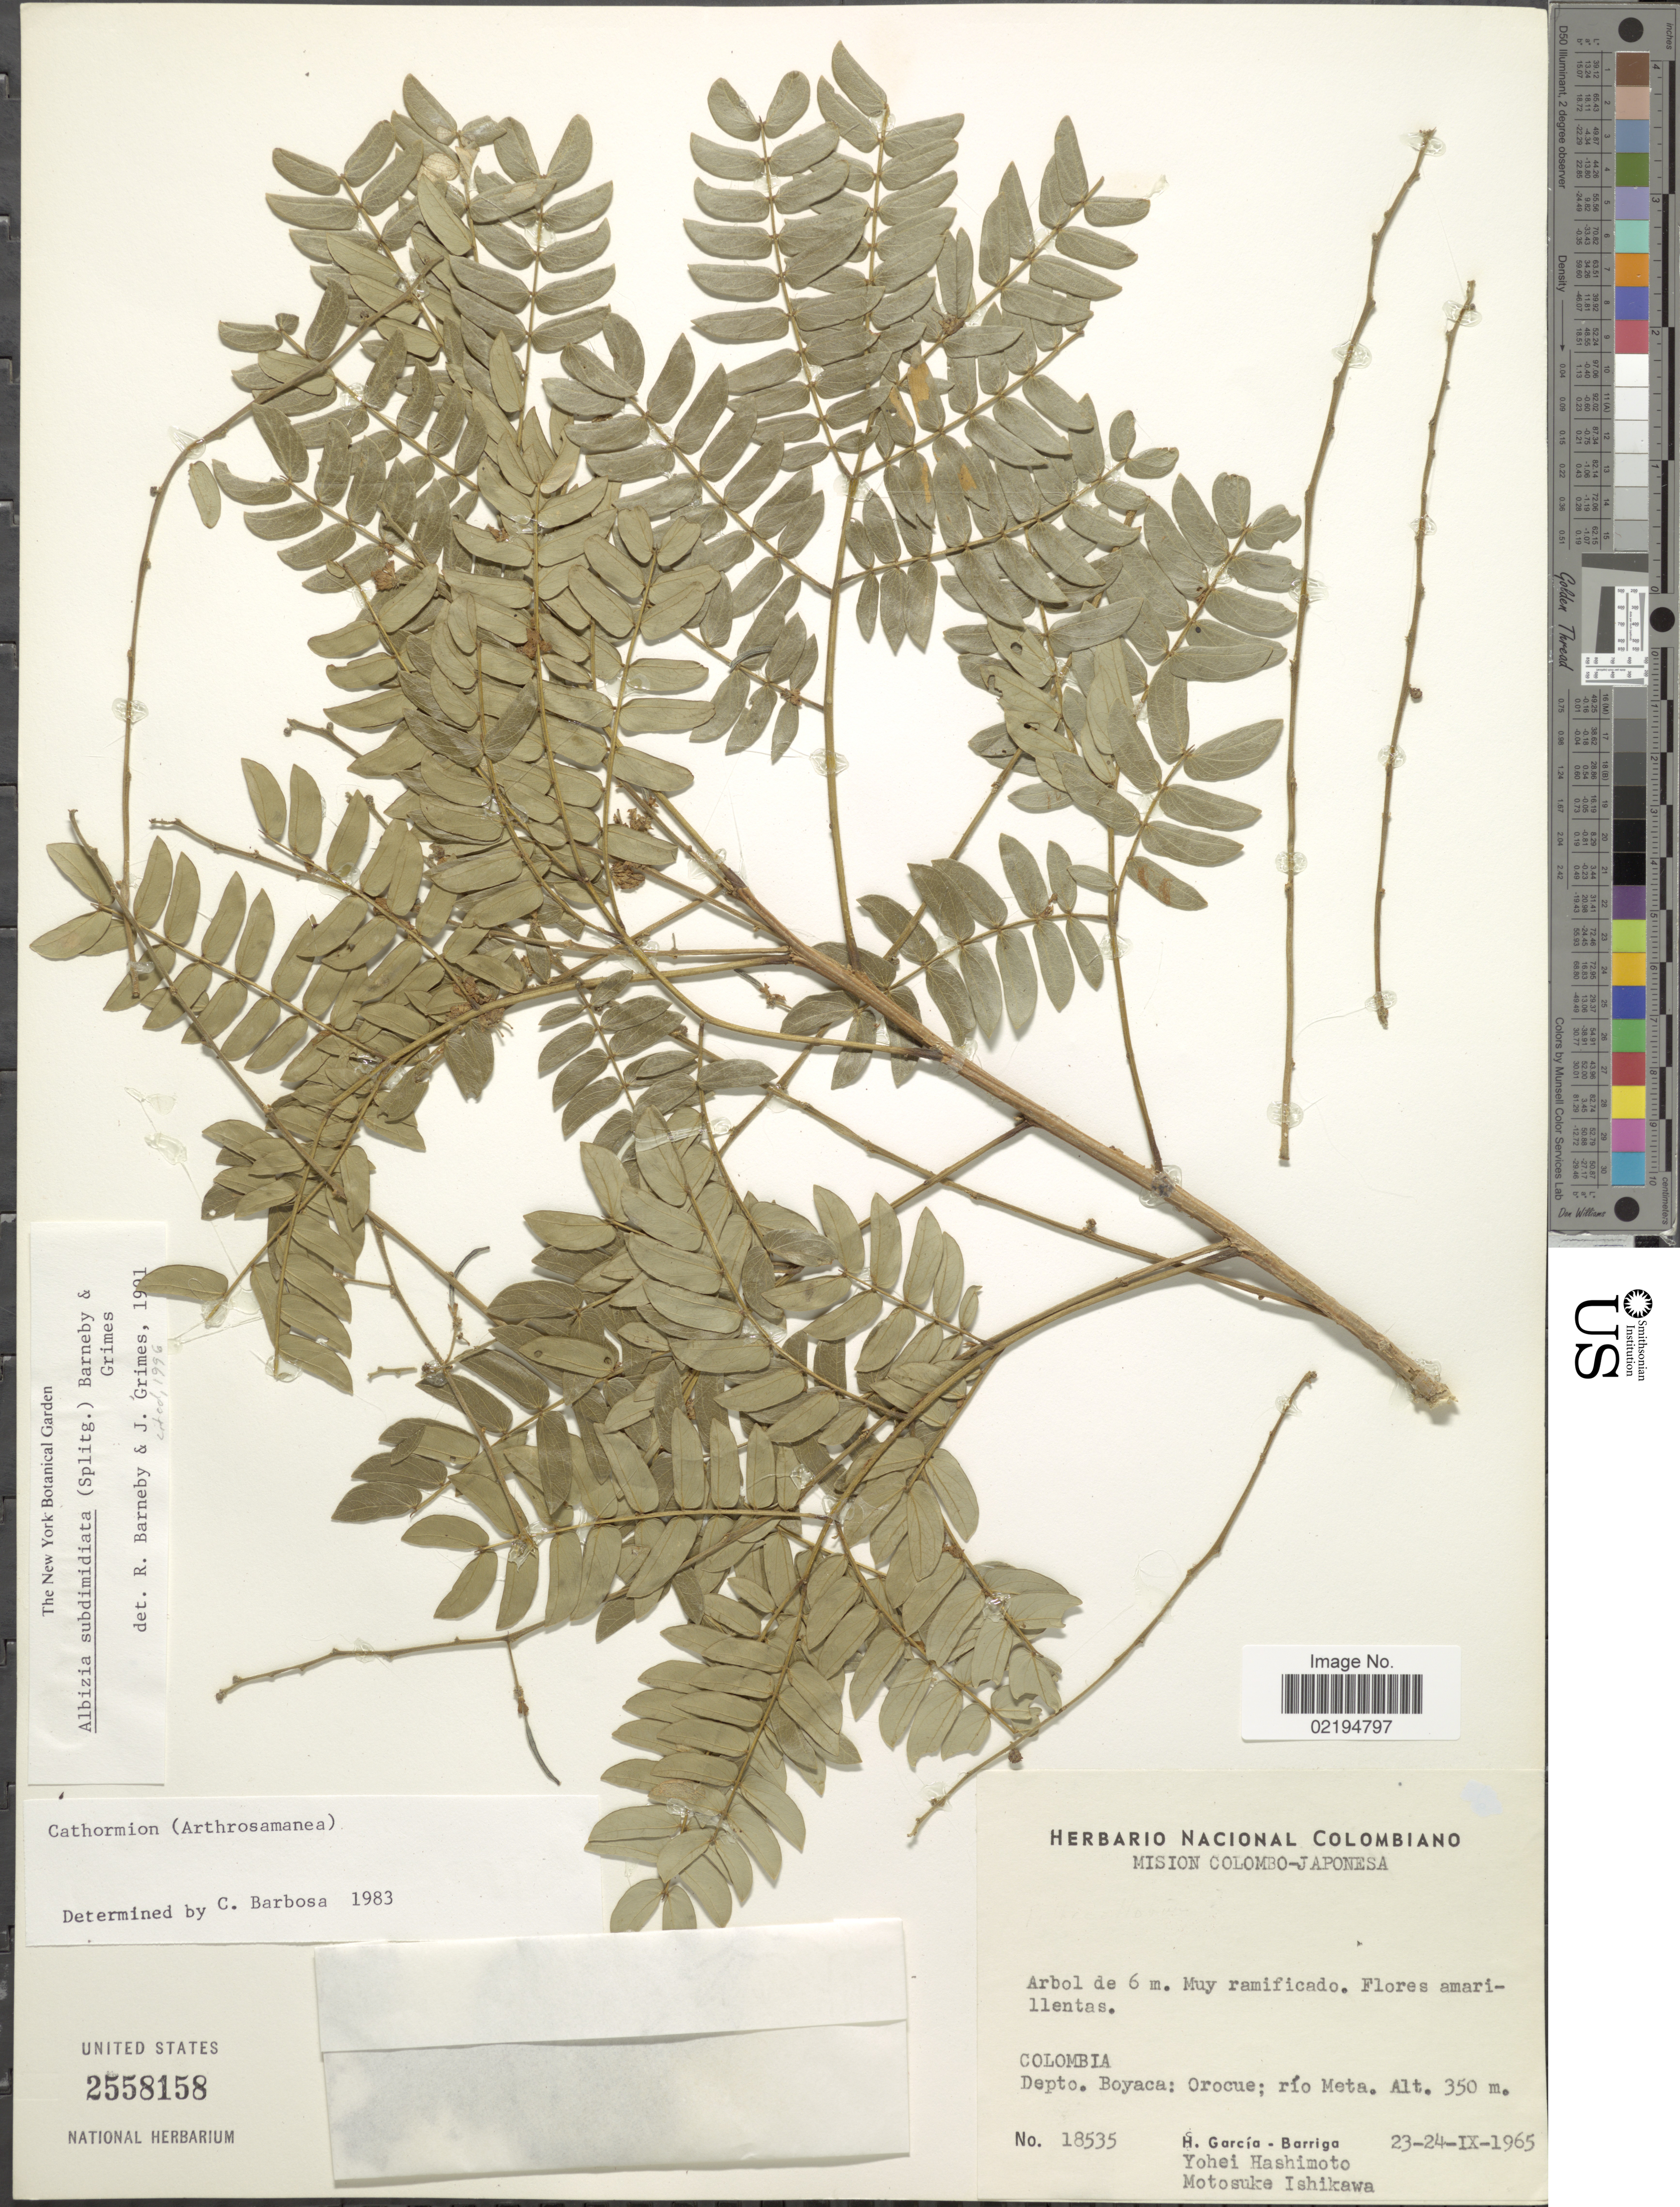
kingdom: Plantae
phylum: Tracheophyta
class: Magnoliopsida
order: Fabales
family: Fabaceae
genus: Pseudalbizzia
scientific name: Pseudalbizzia subdimidiata var. subdimidiata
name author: (Splitg.) Koenen & Duno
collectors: H. García Barriga, Y. Hashimoto & M. Ishikawa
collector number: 18535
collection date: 1965-09-23/1965-09-24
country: Colombia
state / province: Boyacá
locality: Orocue; rio Meta.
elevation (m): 350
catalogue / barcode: US 2558158